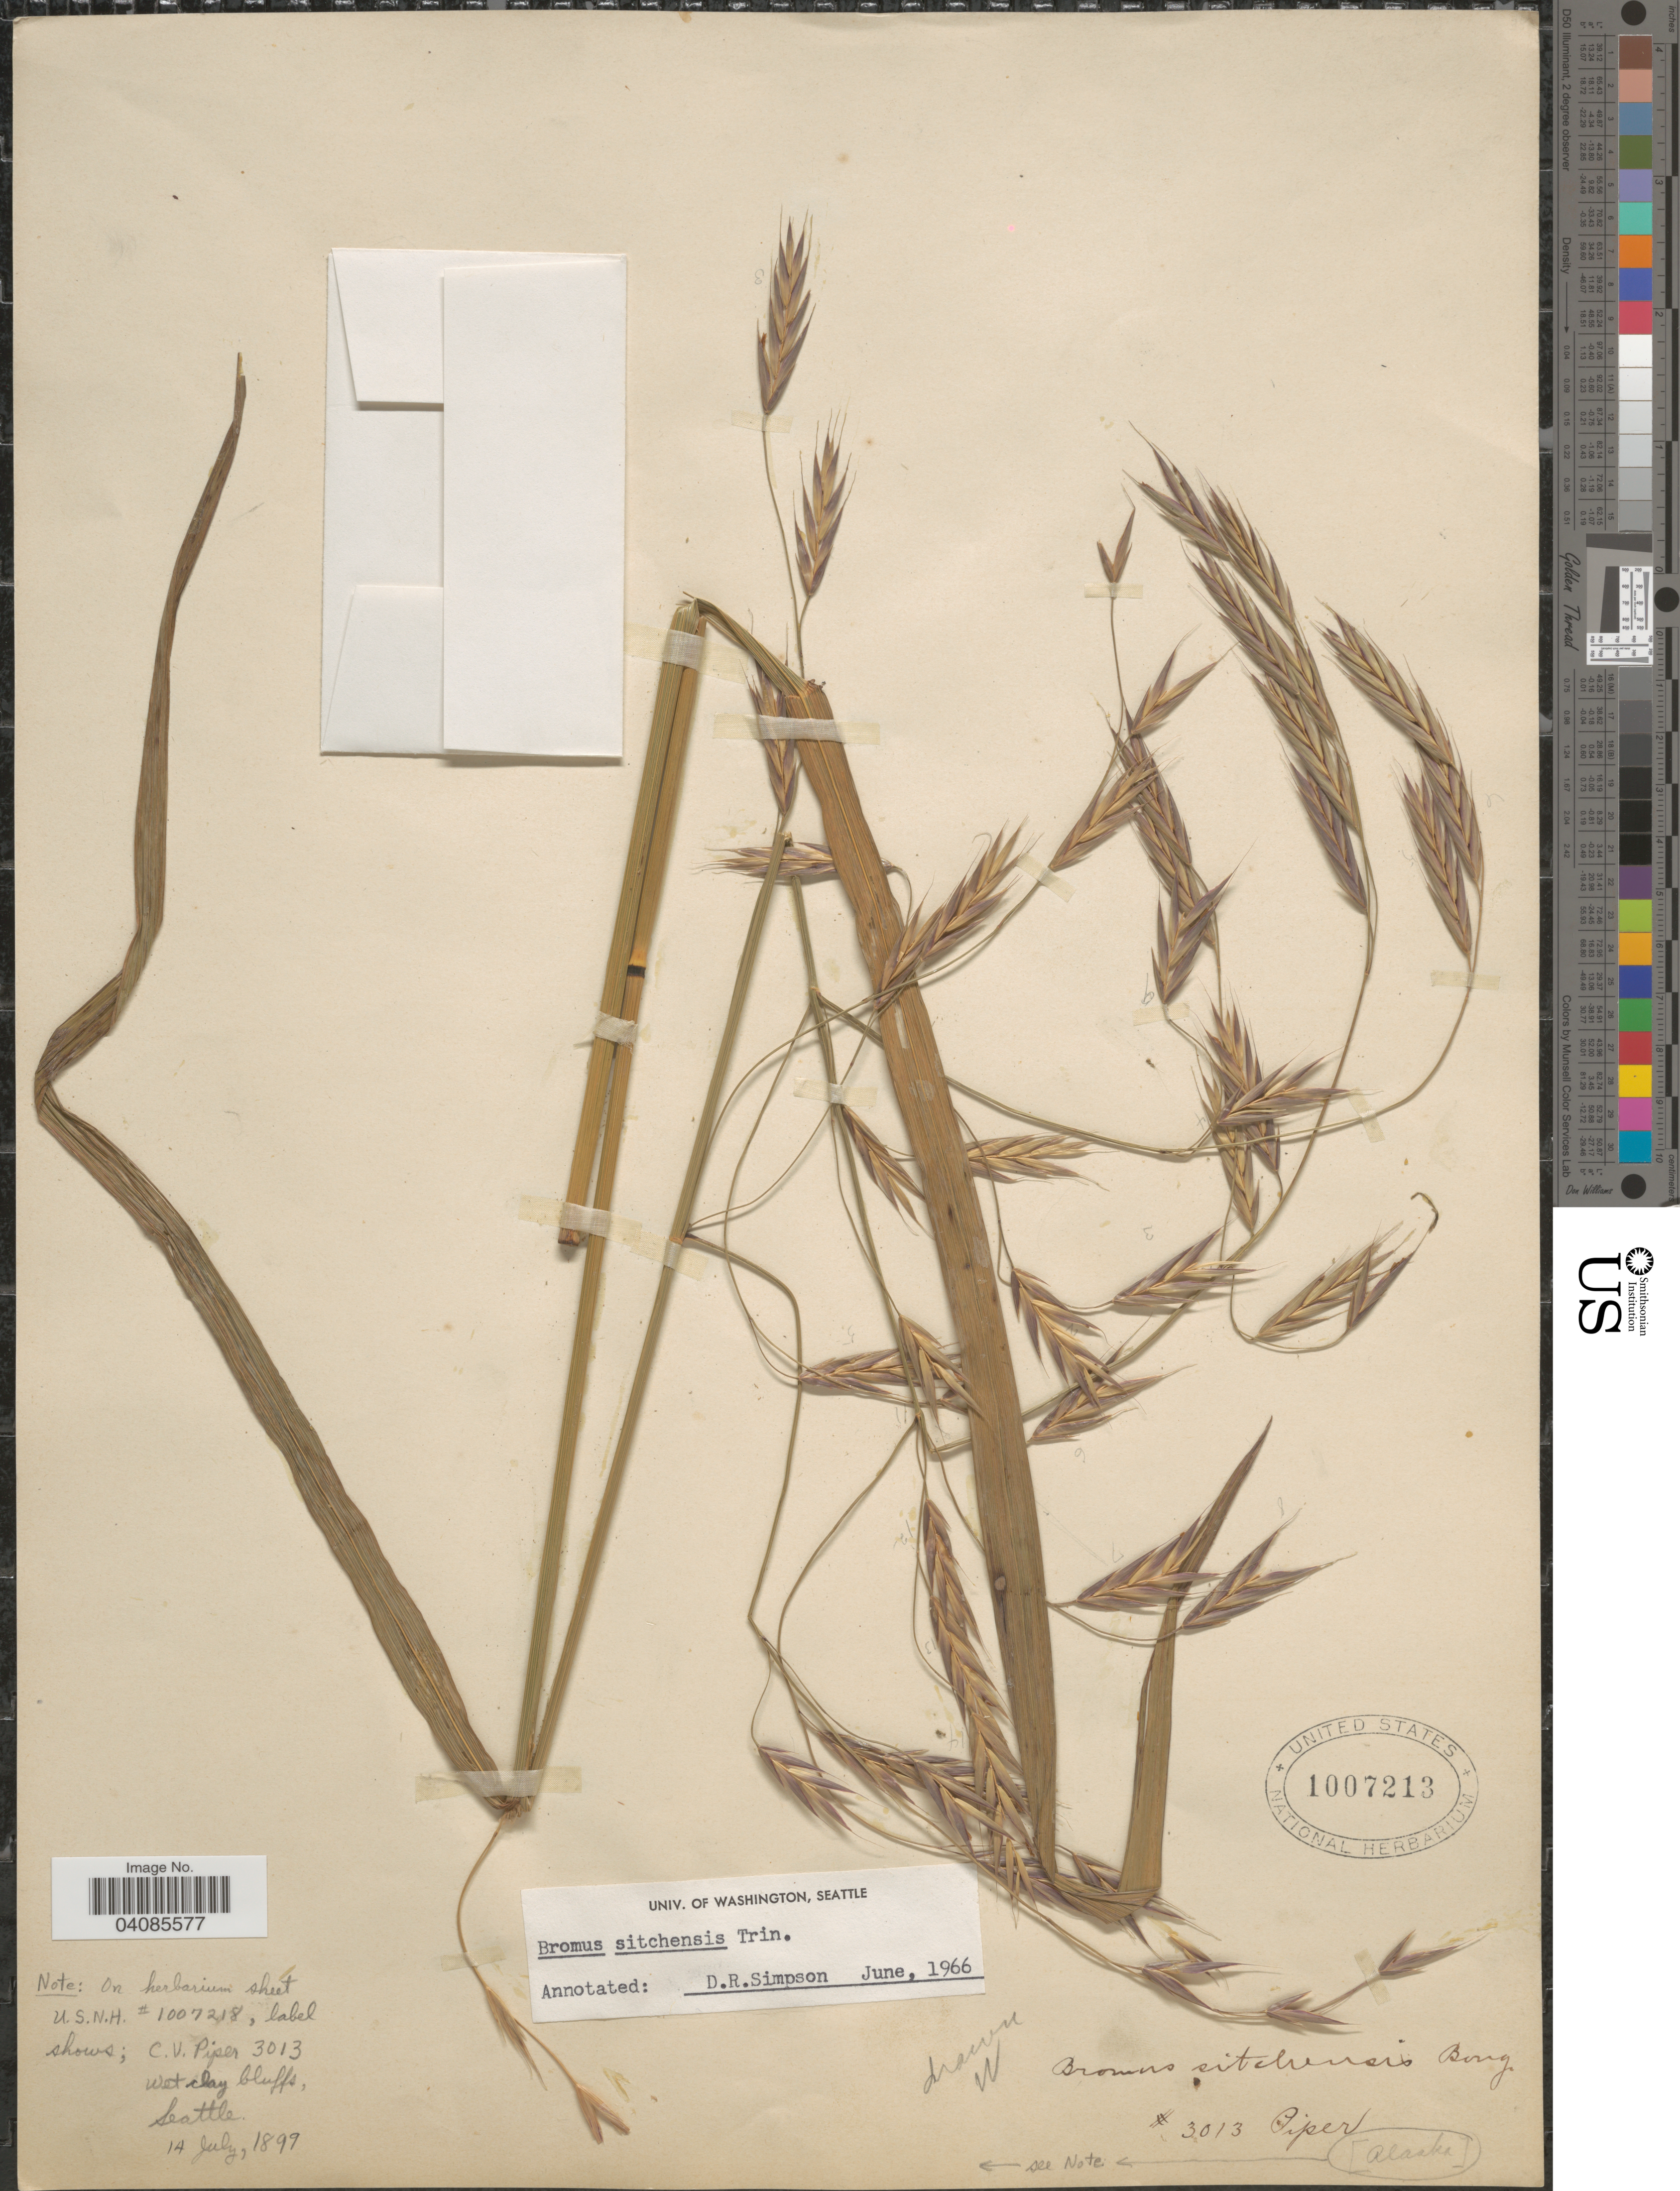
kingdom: Plantae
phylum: Tracheophyta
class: Liliopsida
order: Poales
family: Poaceae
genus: Bromus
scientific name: Bromus sitchensis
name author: Trin. in Bong.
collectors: C. V. Piper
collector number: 3013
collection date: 1899-07-14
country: United States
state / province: Alaska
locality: Seattle.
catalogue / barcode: US 1007213